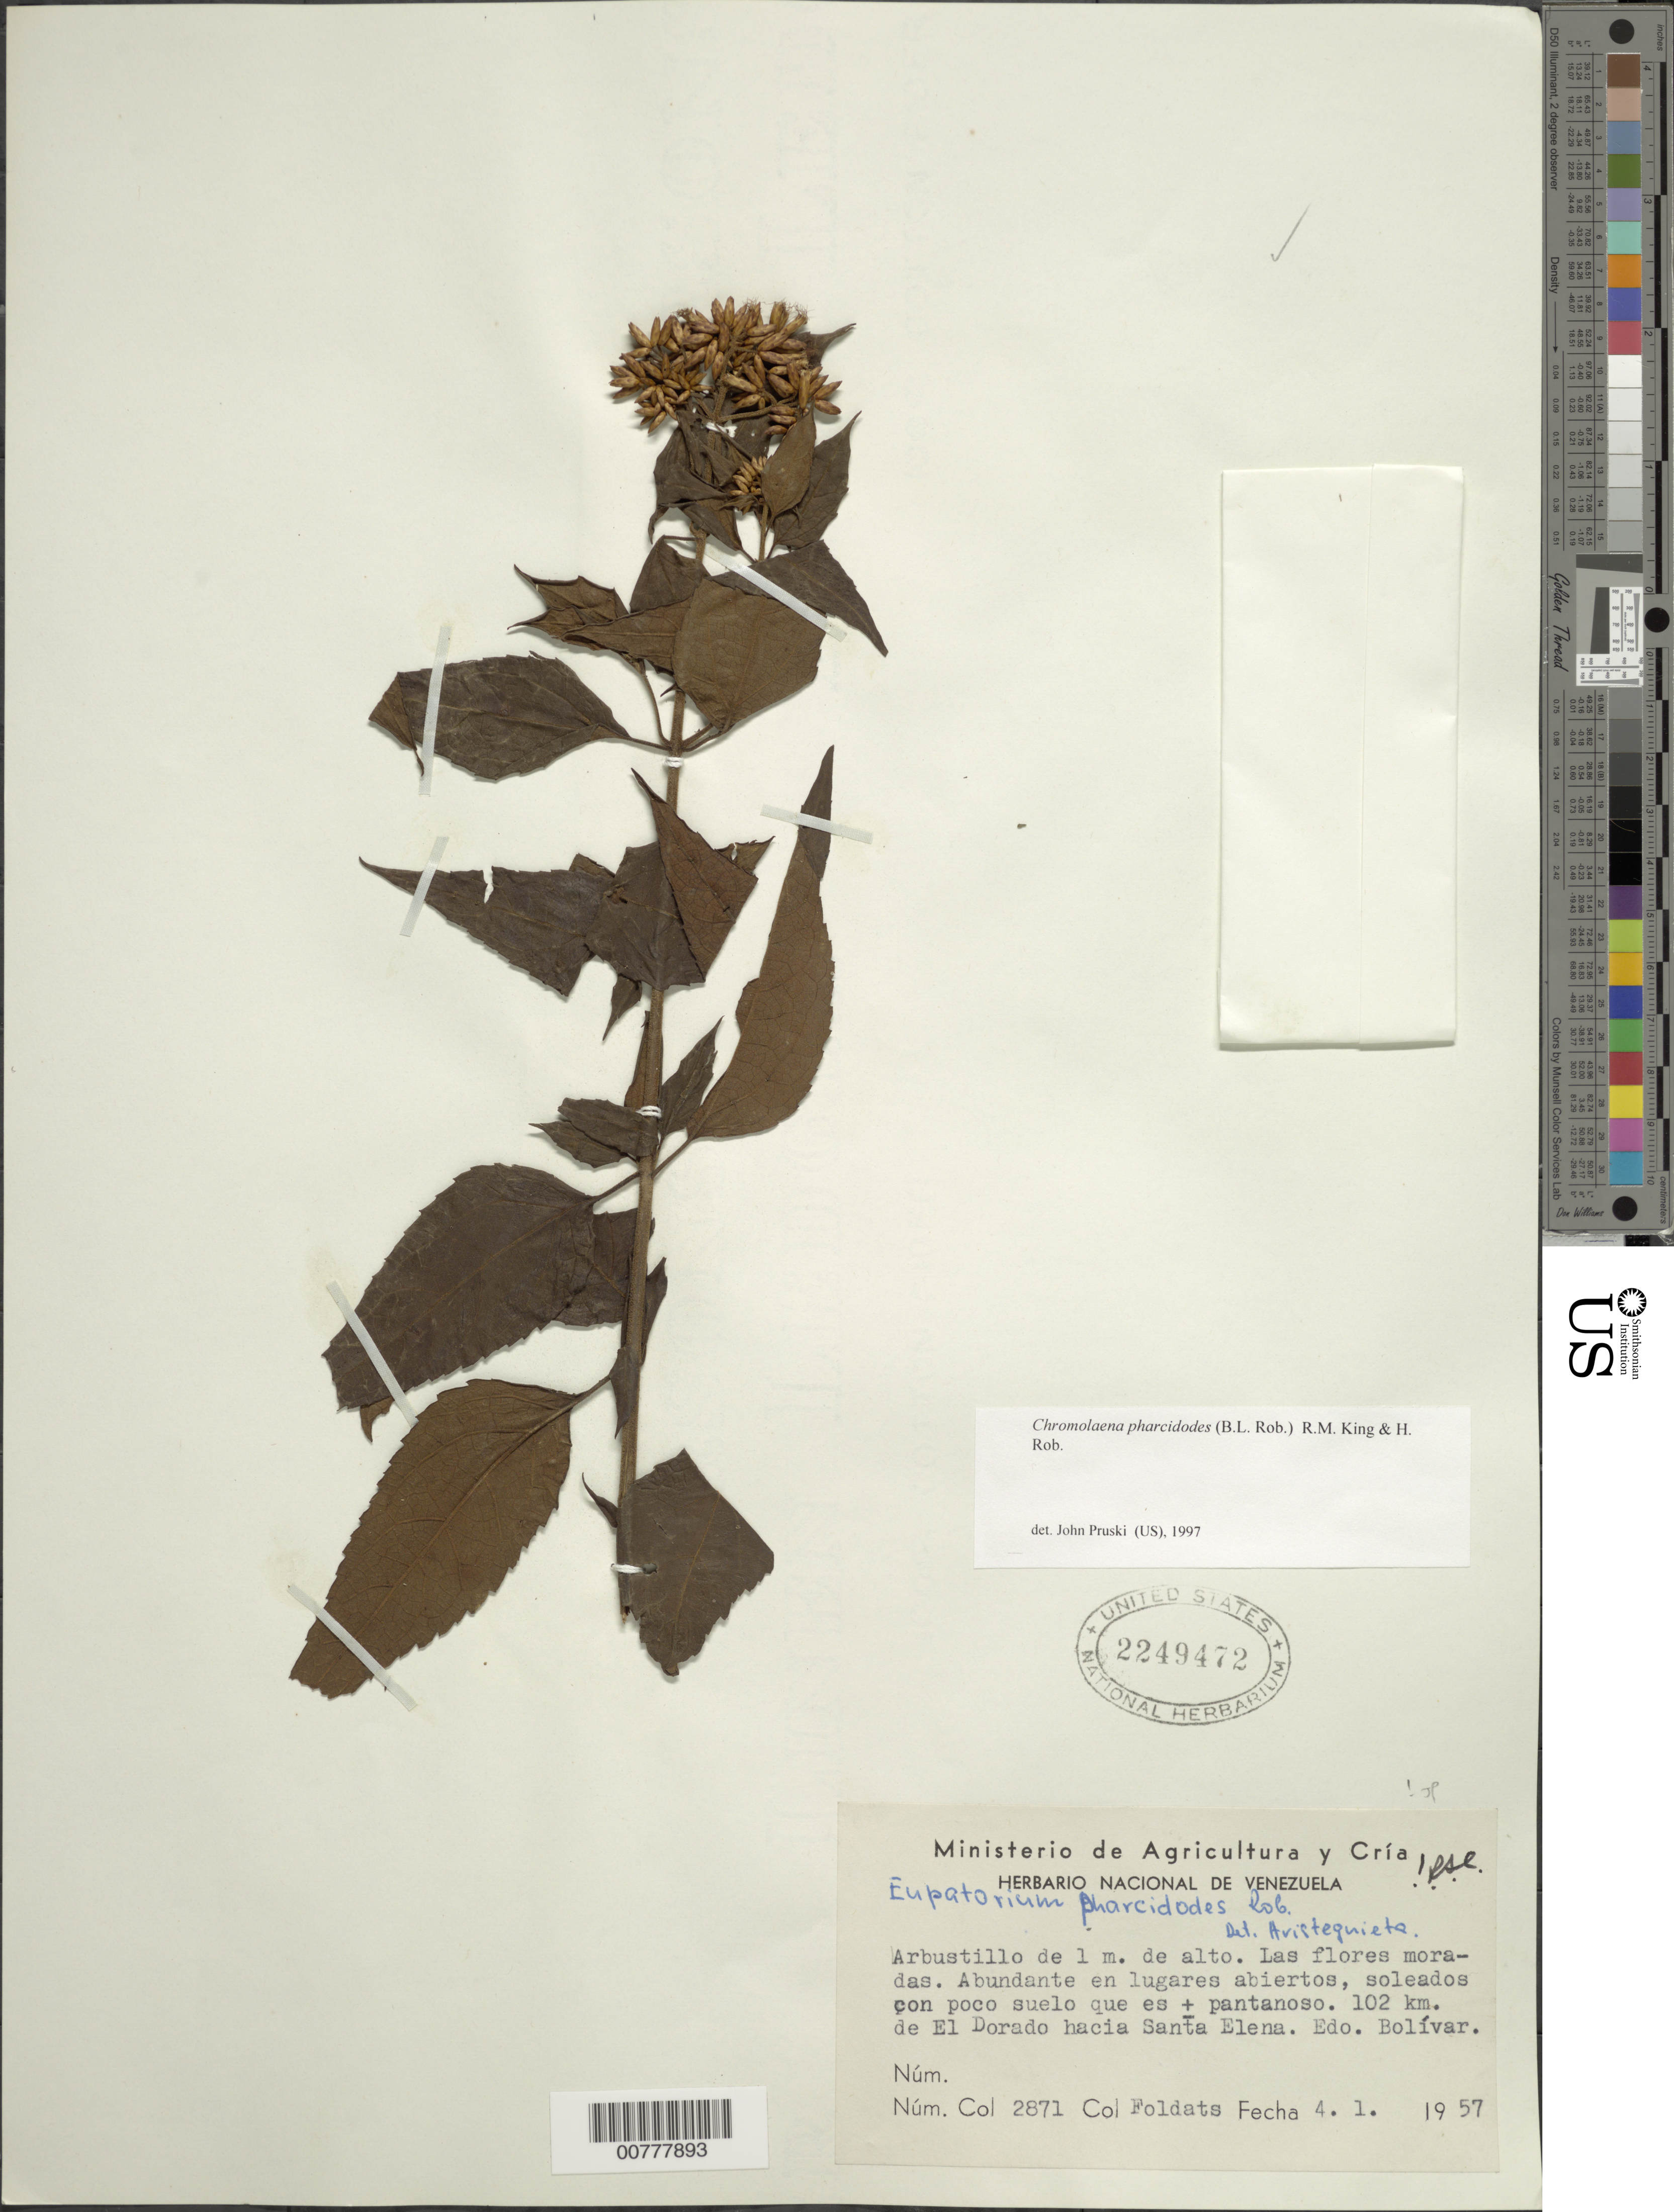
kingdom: Plantae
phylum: Tracheophyta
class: Magnoliopsida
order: Asterales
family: Asteraceae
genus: Chromolaena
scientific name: Chromolaena pharcidodes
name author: (B.L. Rob.) R.M. King & H. Rob.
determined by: Aristeguieta, L.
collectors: E. Foldats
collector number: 2871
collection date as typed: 4-Jan-57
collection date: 1957-01-04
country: Venezuela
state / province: Bolívar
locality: El Dorado, 102 km hacia Santa Elena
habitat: Lugares abiertas con poco suelo que es +/- pantanoso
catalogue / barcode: US 2249472